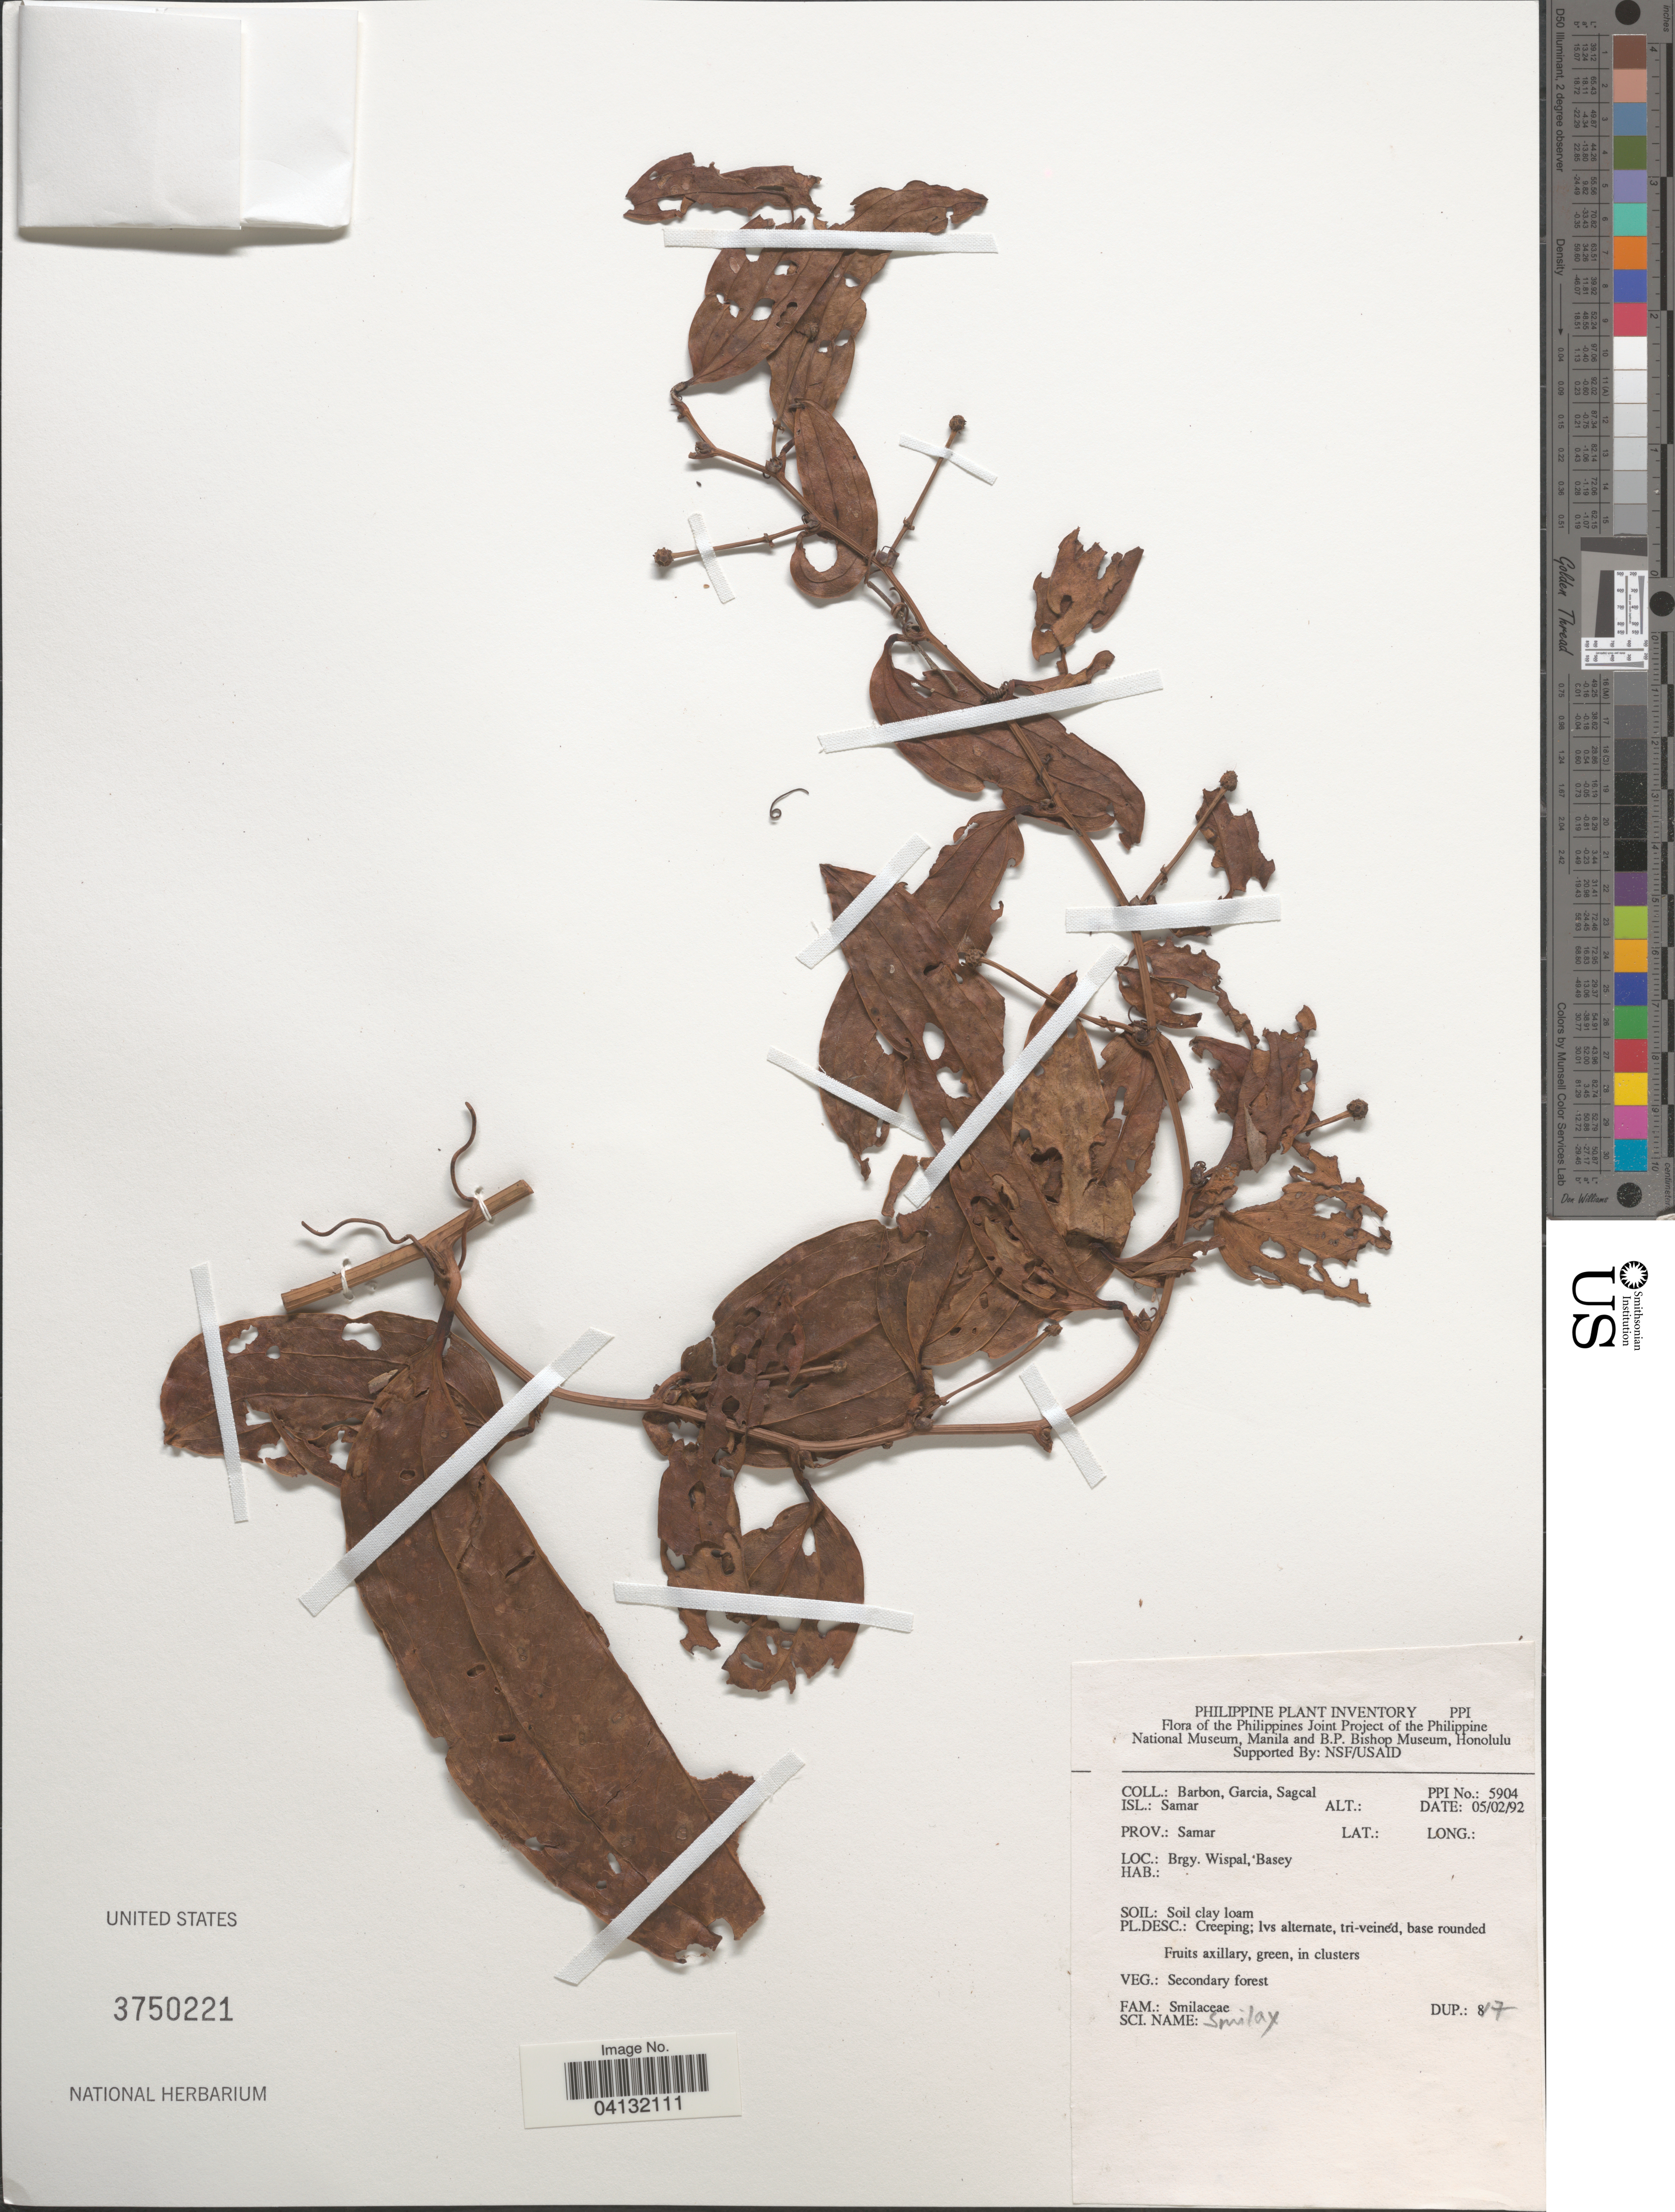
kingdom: Plantae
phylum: Tracheophyta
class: Liliopsida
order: Liliales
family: Smilacaceae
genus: Smilax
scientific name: Smilax sp.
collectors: Barbon, H. Garcia & E. Sagcal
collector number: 5904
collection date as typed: Transcribed d/m/y: 5/2/92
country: Philippines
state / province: Eastern Visayas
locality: Isl.: Samar. Prov. Samar. Brgy. Wispal, Basey.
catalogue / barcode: US 3750221